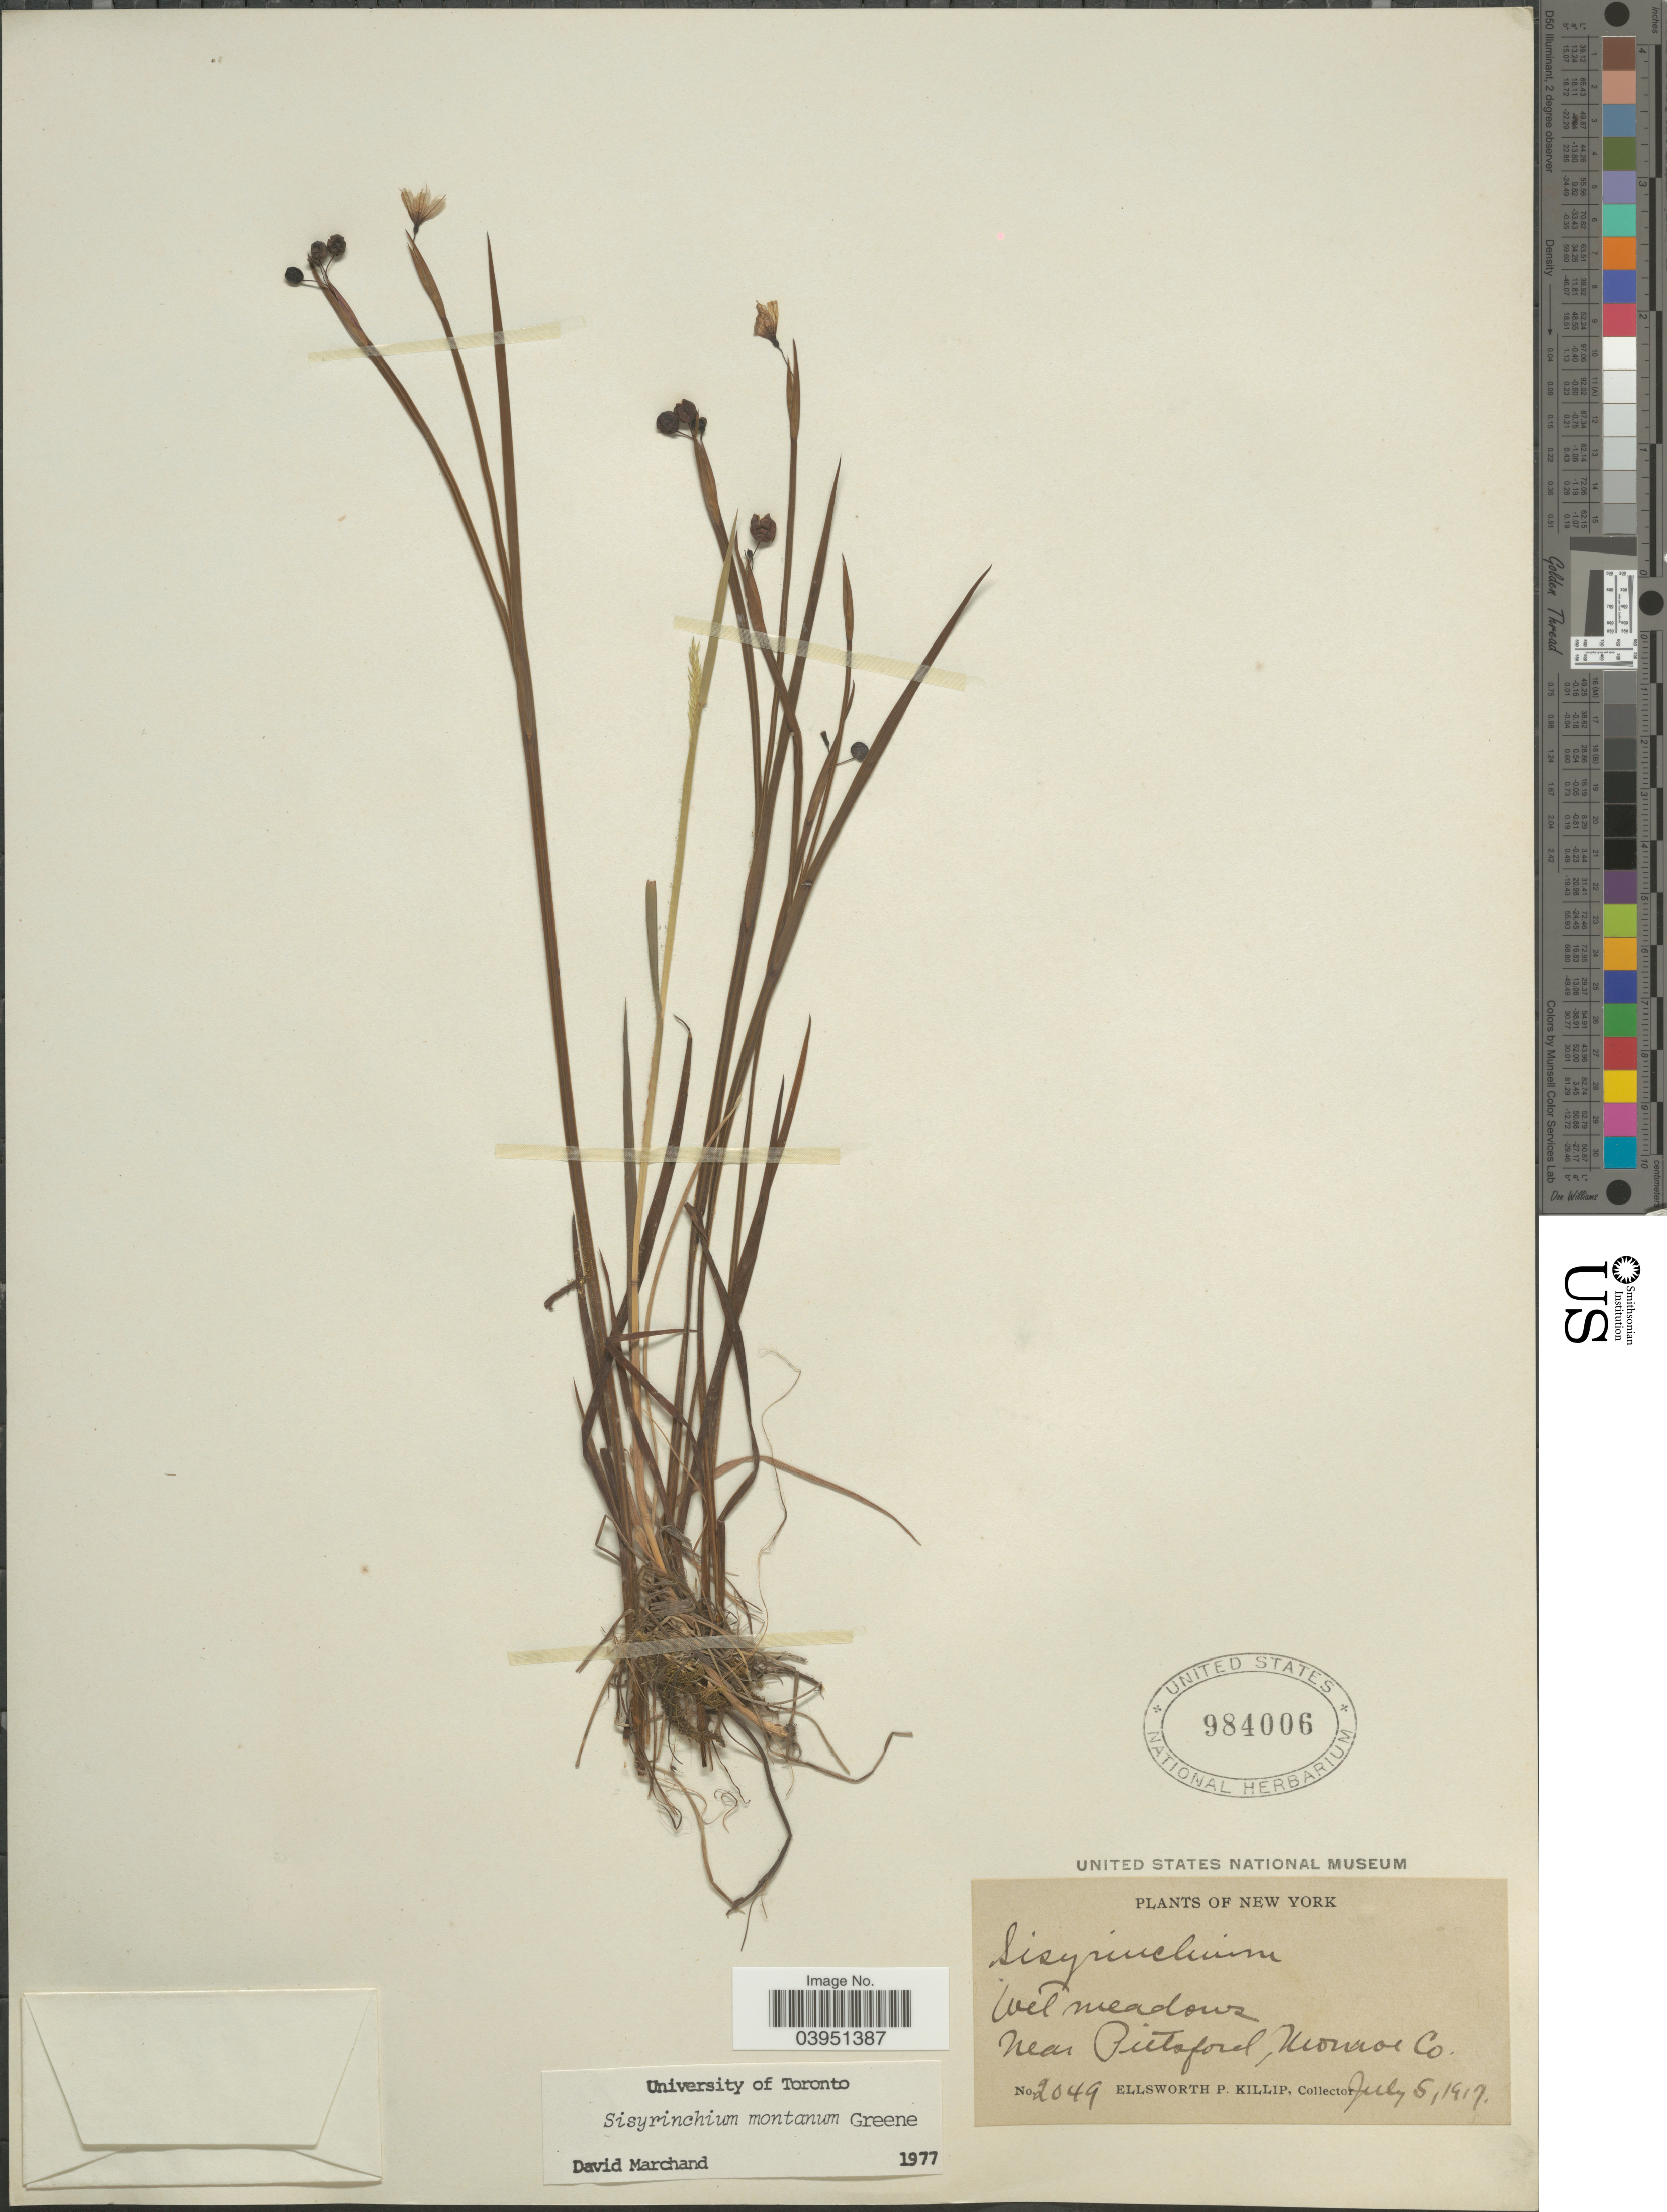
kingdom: Plantae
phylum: Tracheophyta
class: Liliopsida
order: Asparagales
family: Iridaceae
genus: Sisyrinchium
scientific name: Sisyrinchium montanum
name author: Greene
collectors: E. P. Killip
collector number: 2049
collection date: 1917-07-05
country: United States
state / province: New York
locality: Near Pittsford, Monroe Co.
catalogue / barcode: US 984006